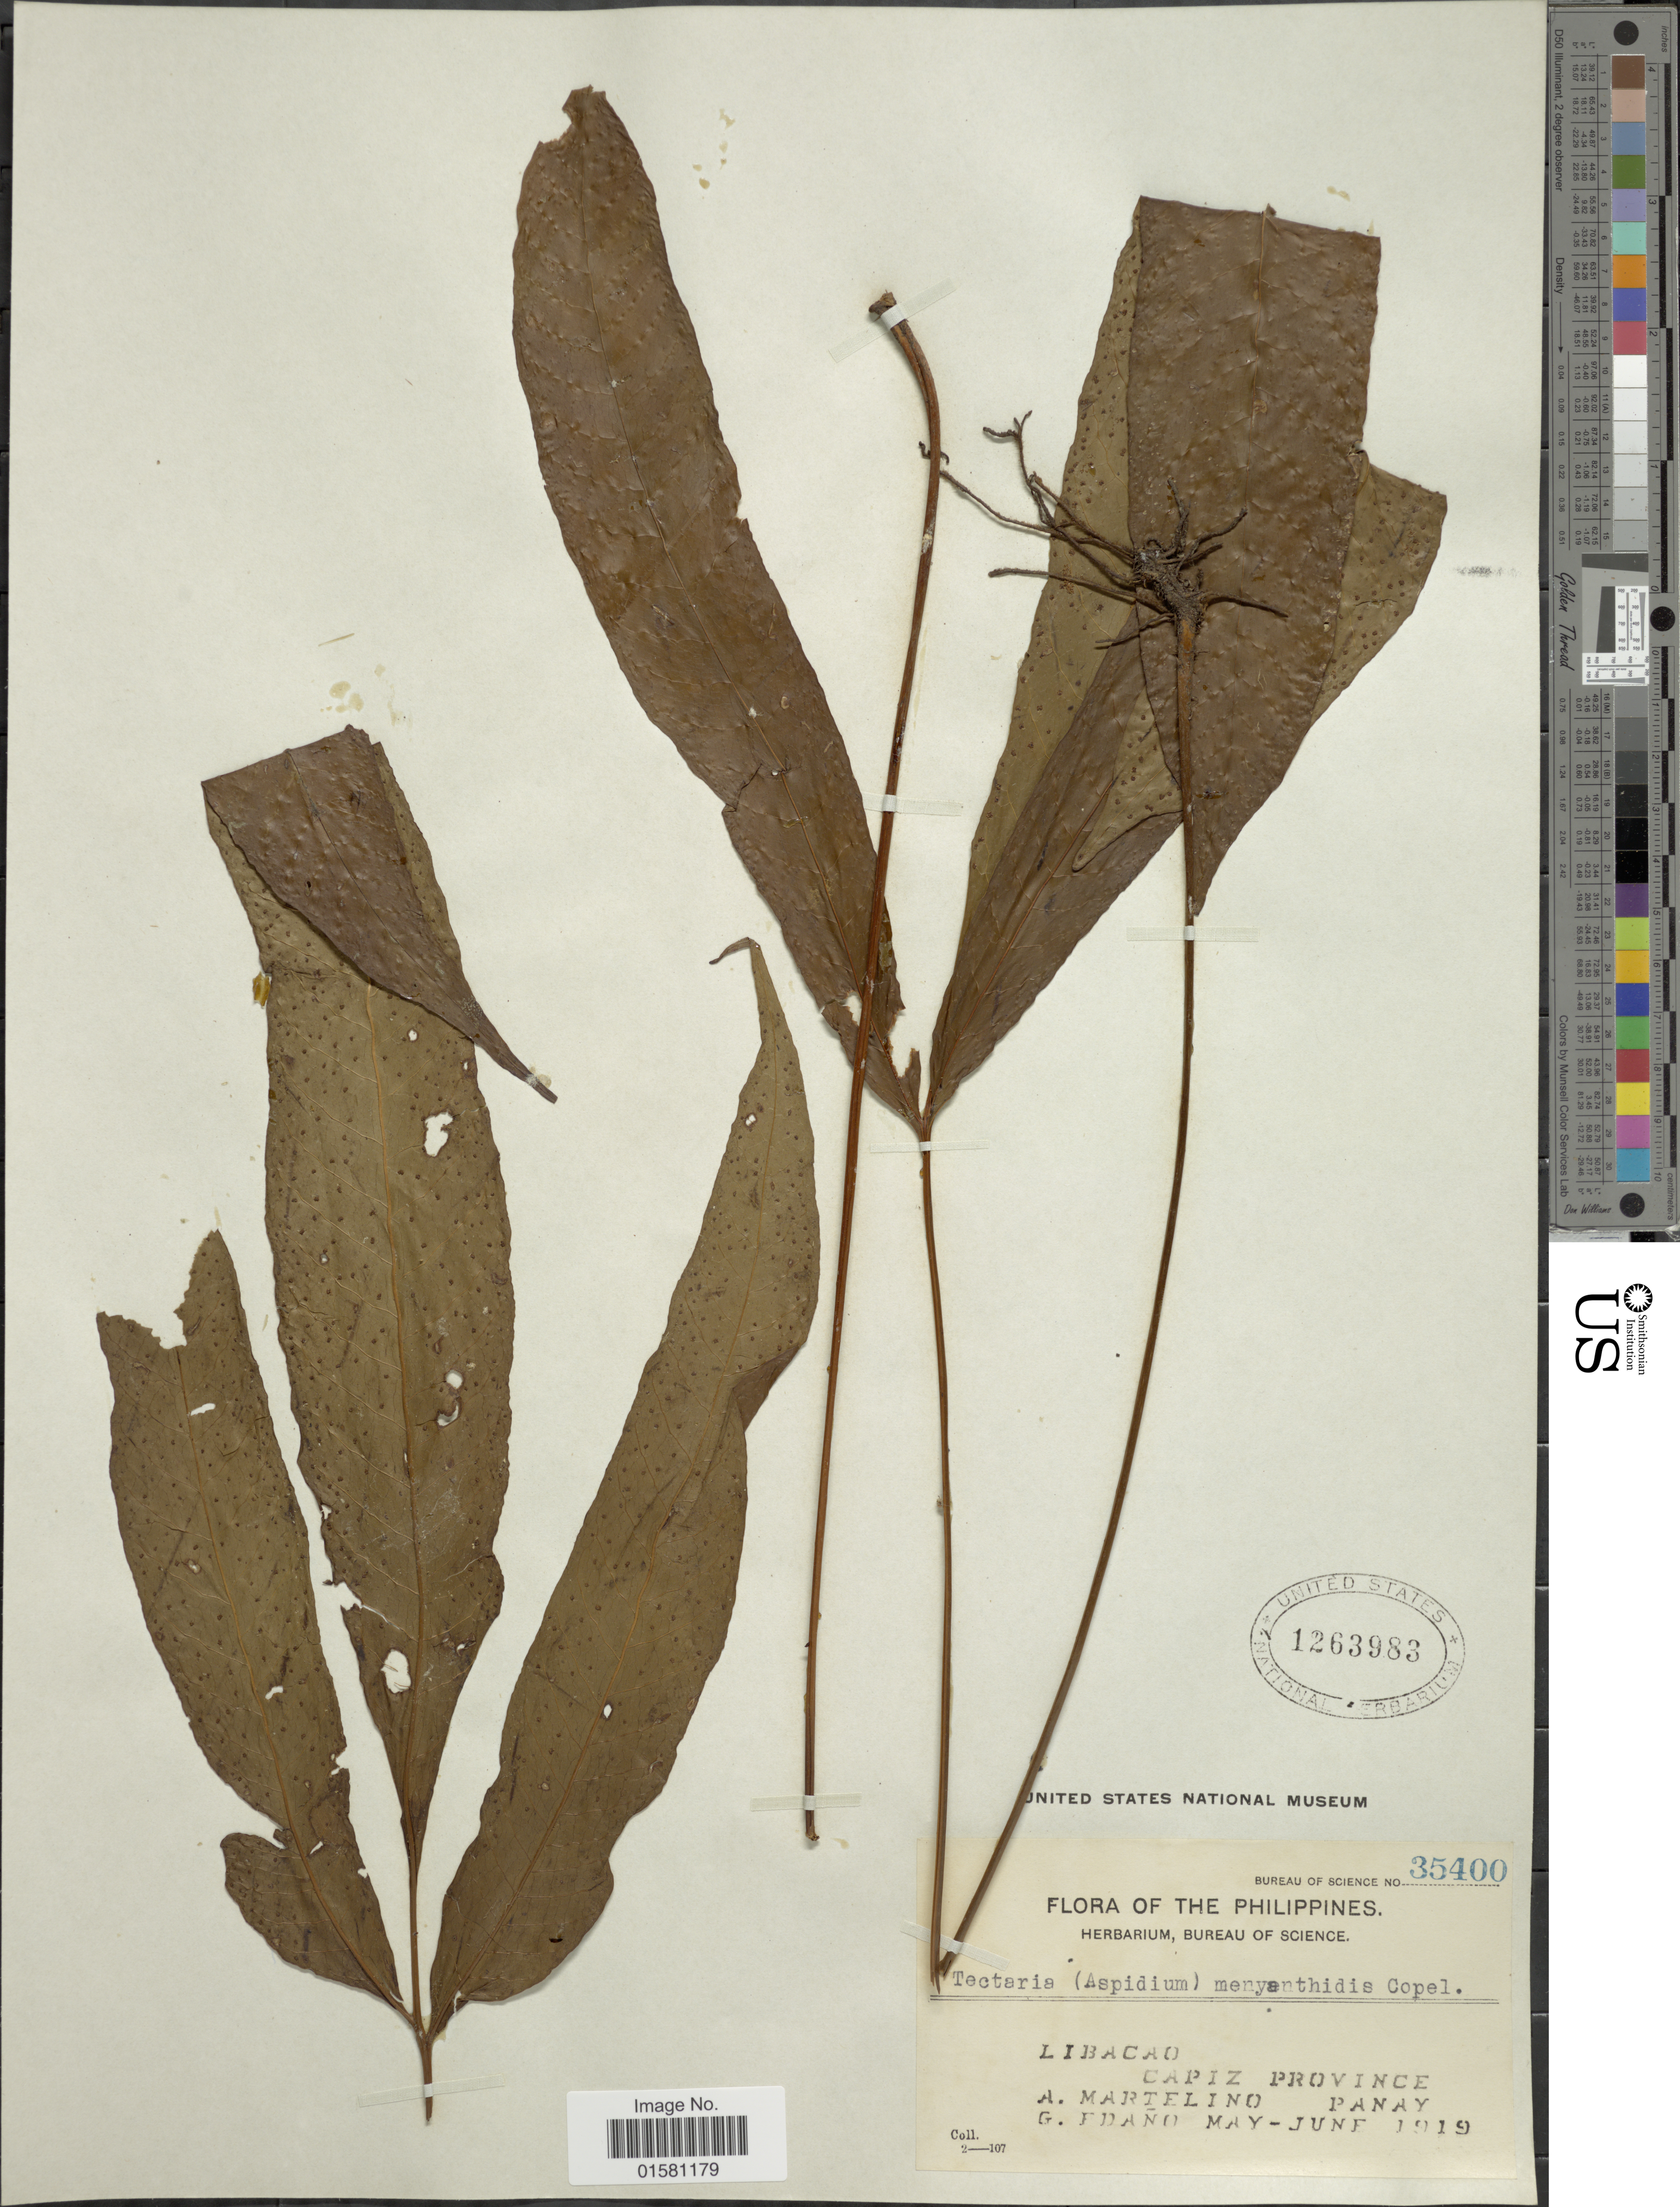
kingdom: Plantae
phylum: Tracheophyta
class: Polypodiopsida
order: Polypodiales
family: Tectariaceae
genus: Tectaria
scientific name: Tectaria menyanthidis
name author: (C. Presl) Copel.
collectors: A. Martelino & G. Edaño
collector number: Bureau of Science 35400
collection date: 1919-05/1919-06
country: Philippines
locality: Libacao, Capiz Province, Panay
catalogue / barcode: US 1263983